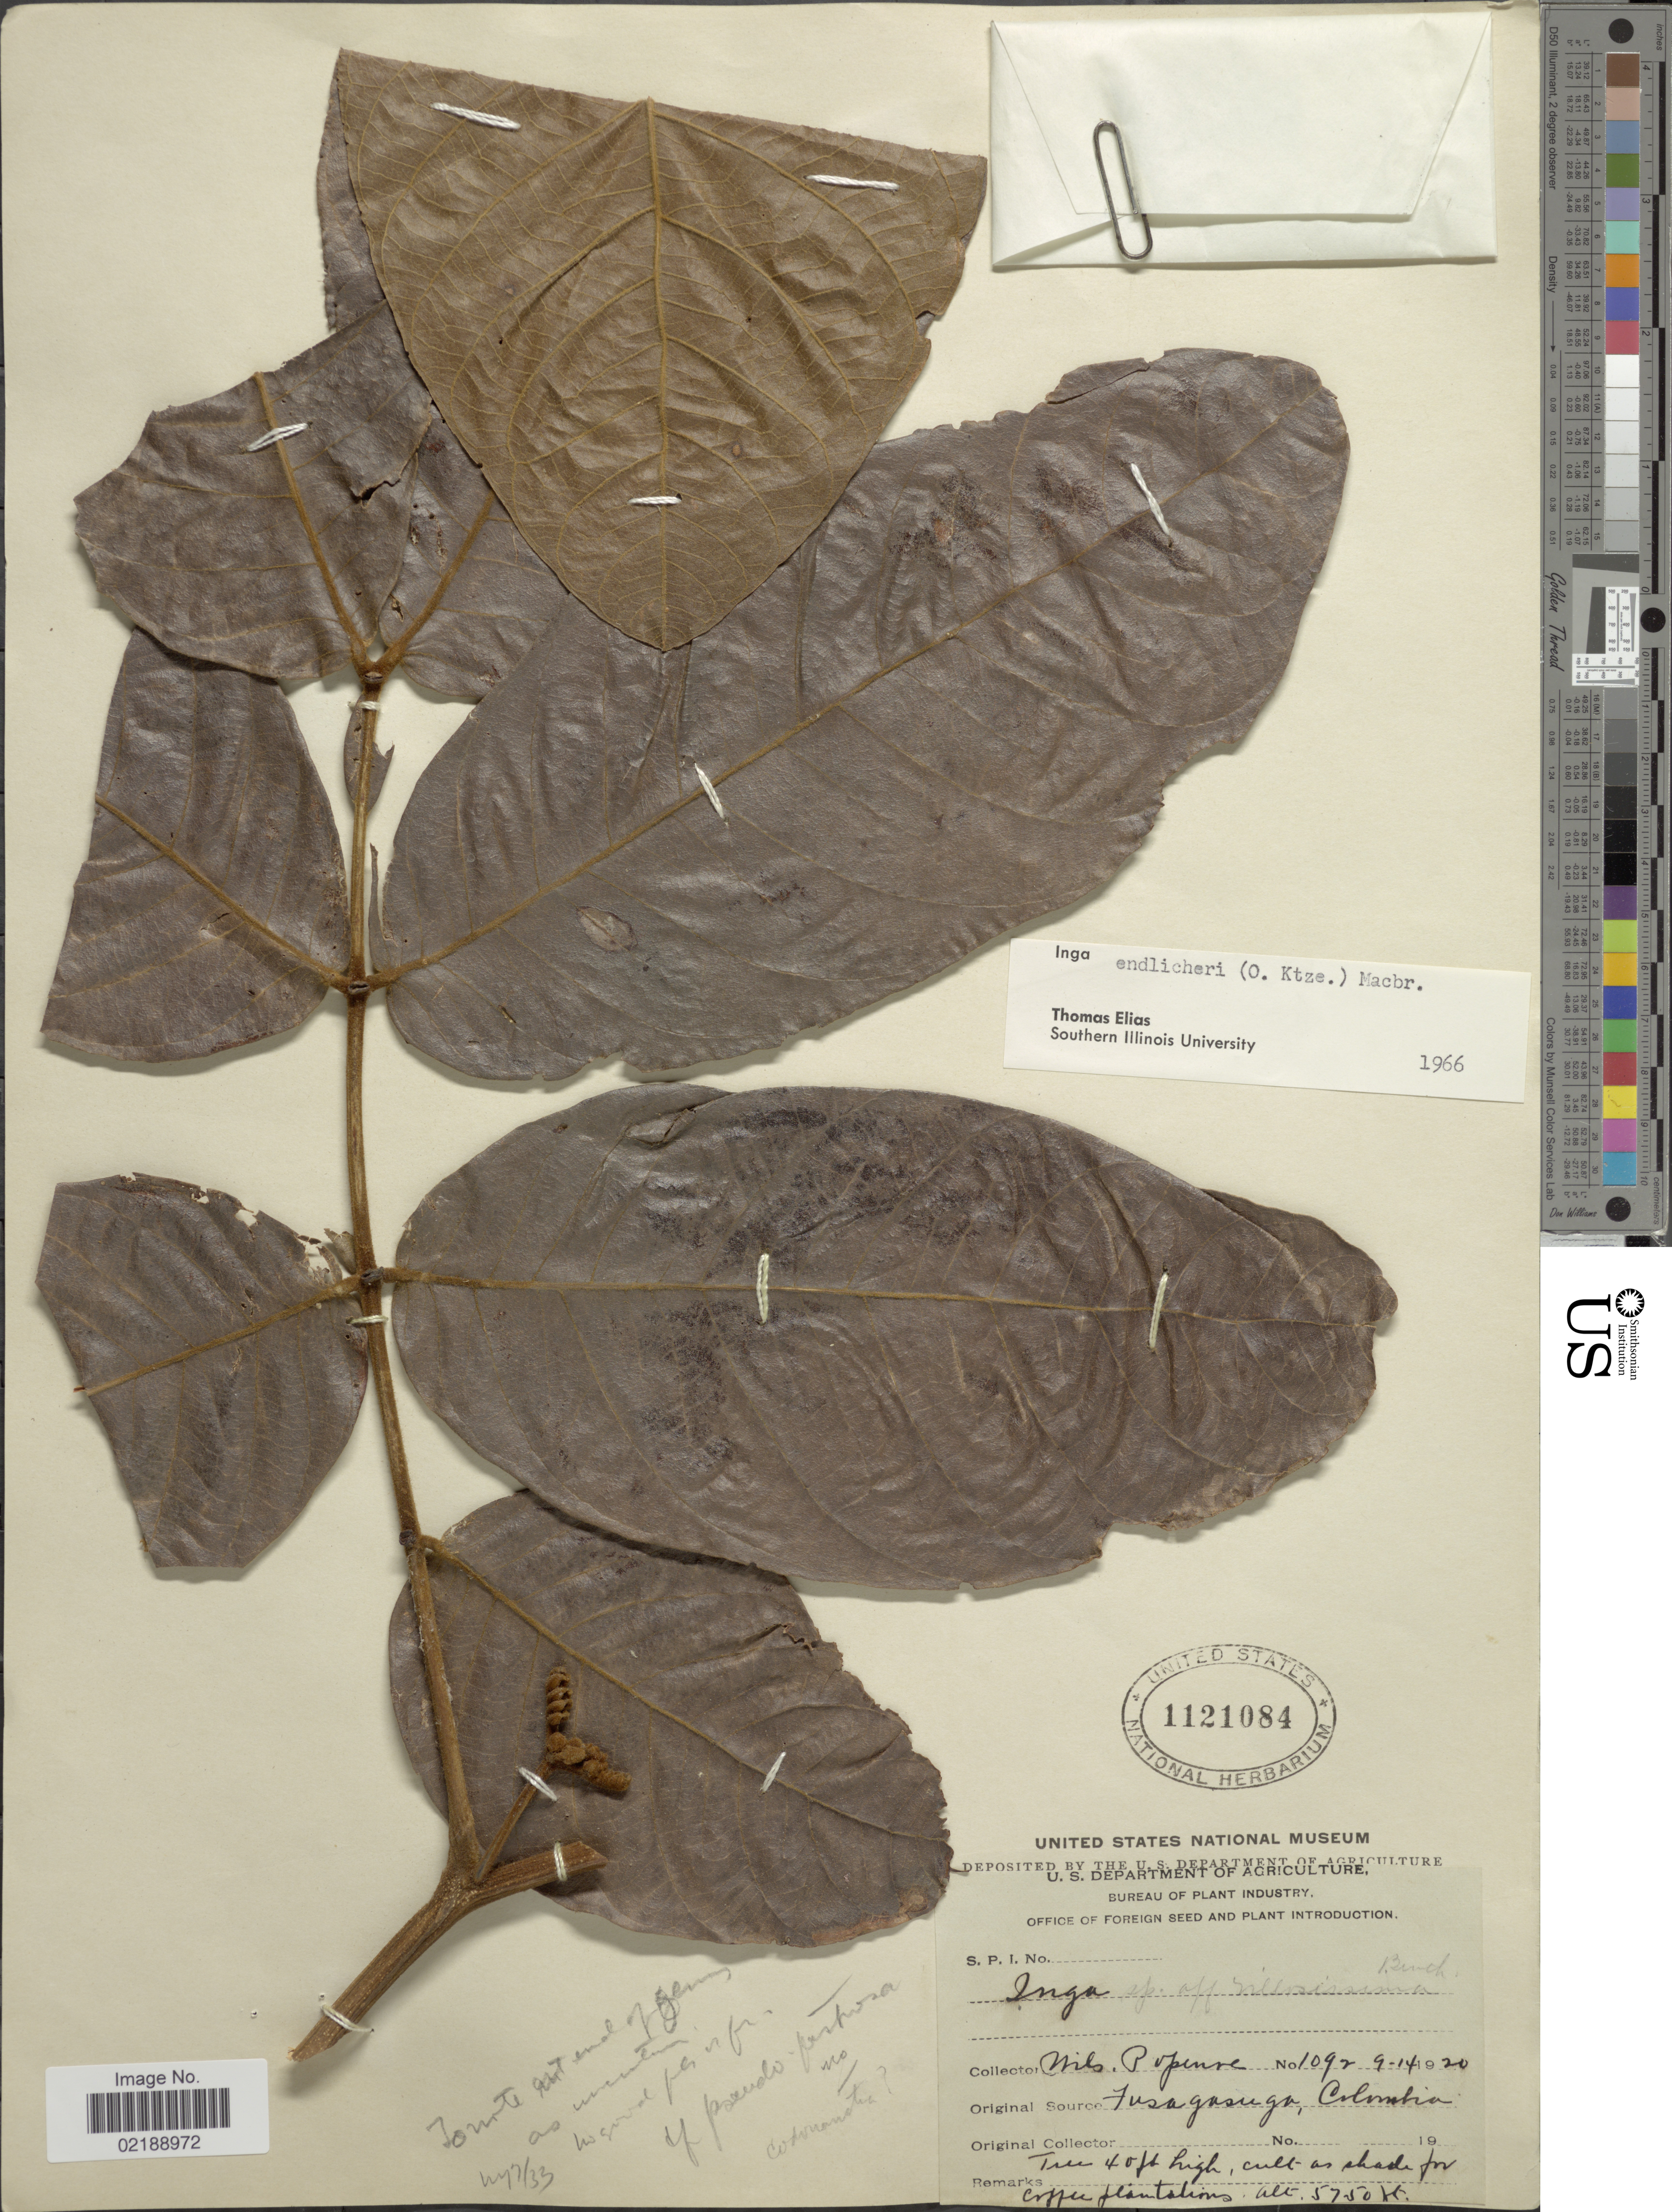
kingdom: Plantae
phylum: Tracheophyta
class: Magnoliopsida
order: Fabales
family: Fabaceae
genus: Inga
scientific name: Inga oerstediana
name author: Benth.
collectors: W. Popenoe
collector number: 1092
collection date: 1920-09-14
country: Colombia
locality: Fusagasuga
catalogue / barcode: US 1121084